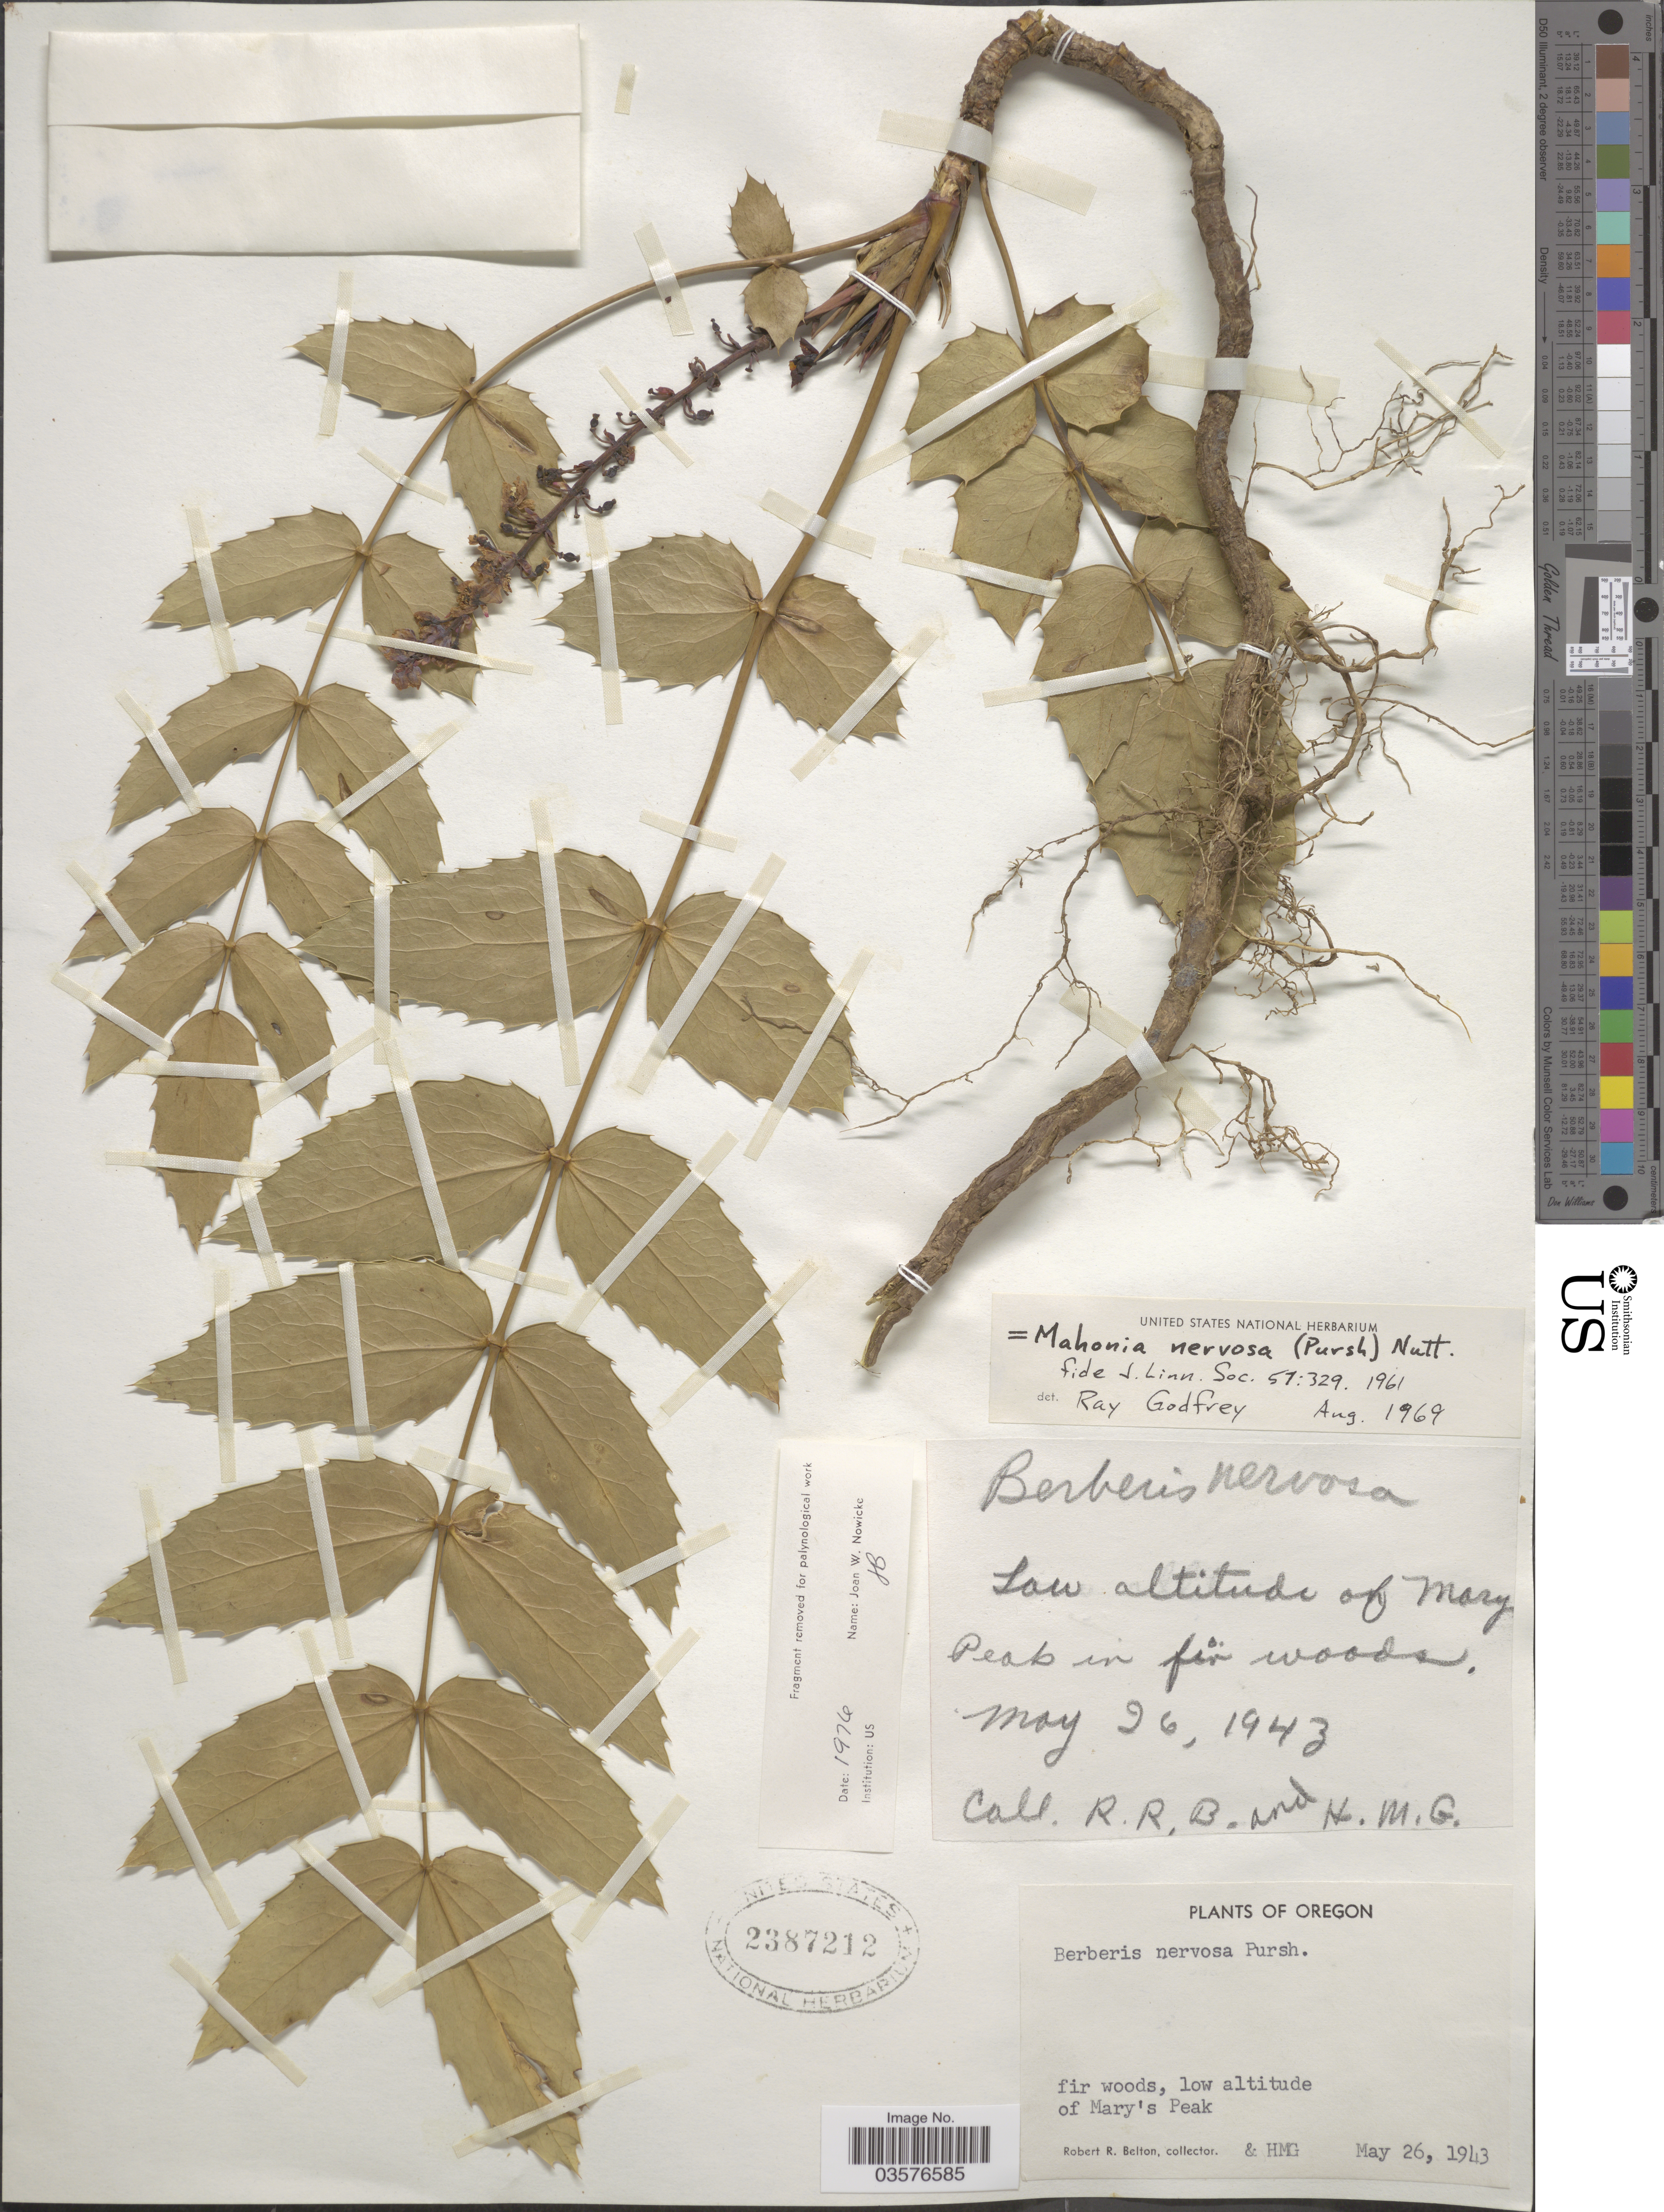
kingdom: Plantae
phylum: Tracheophyta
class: Magnoliopsida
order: Ranunculales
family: Berberidaceae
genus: Mahonia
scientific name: Mahonia nervosa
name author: (Pursh) Nutt.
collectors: R. Belton & H. M. G.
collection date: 1943-05-26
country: United States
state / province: Oregon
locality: Mary's Peak.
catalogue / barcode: US 2387212